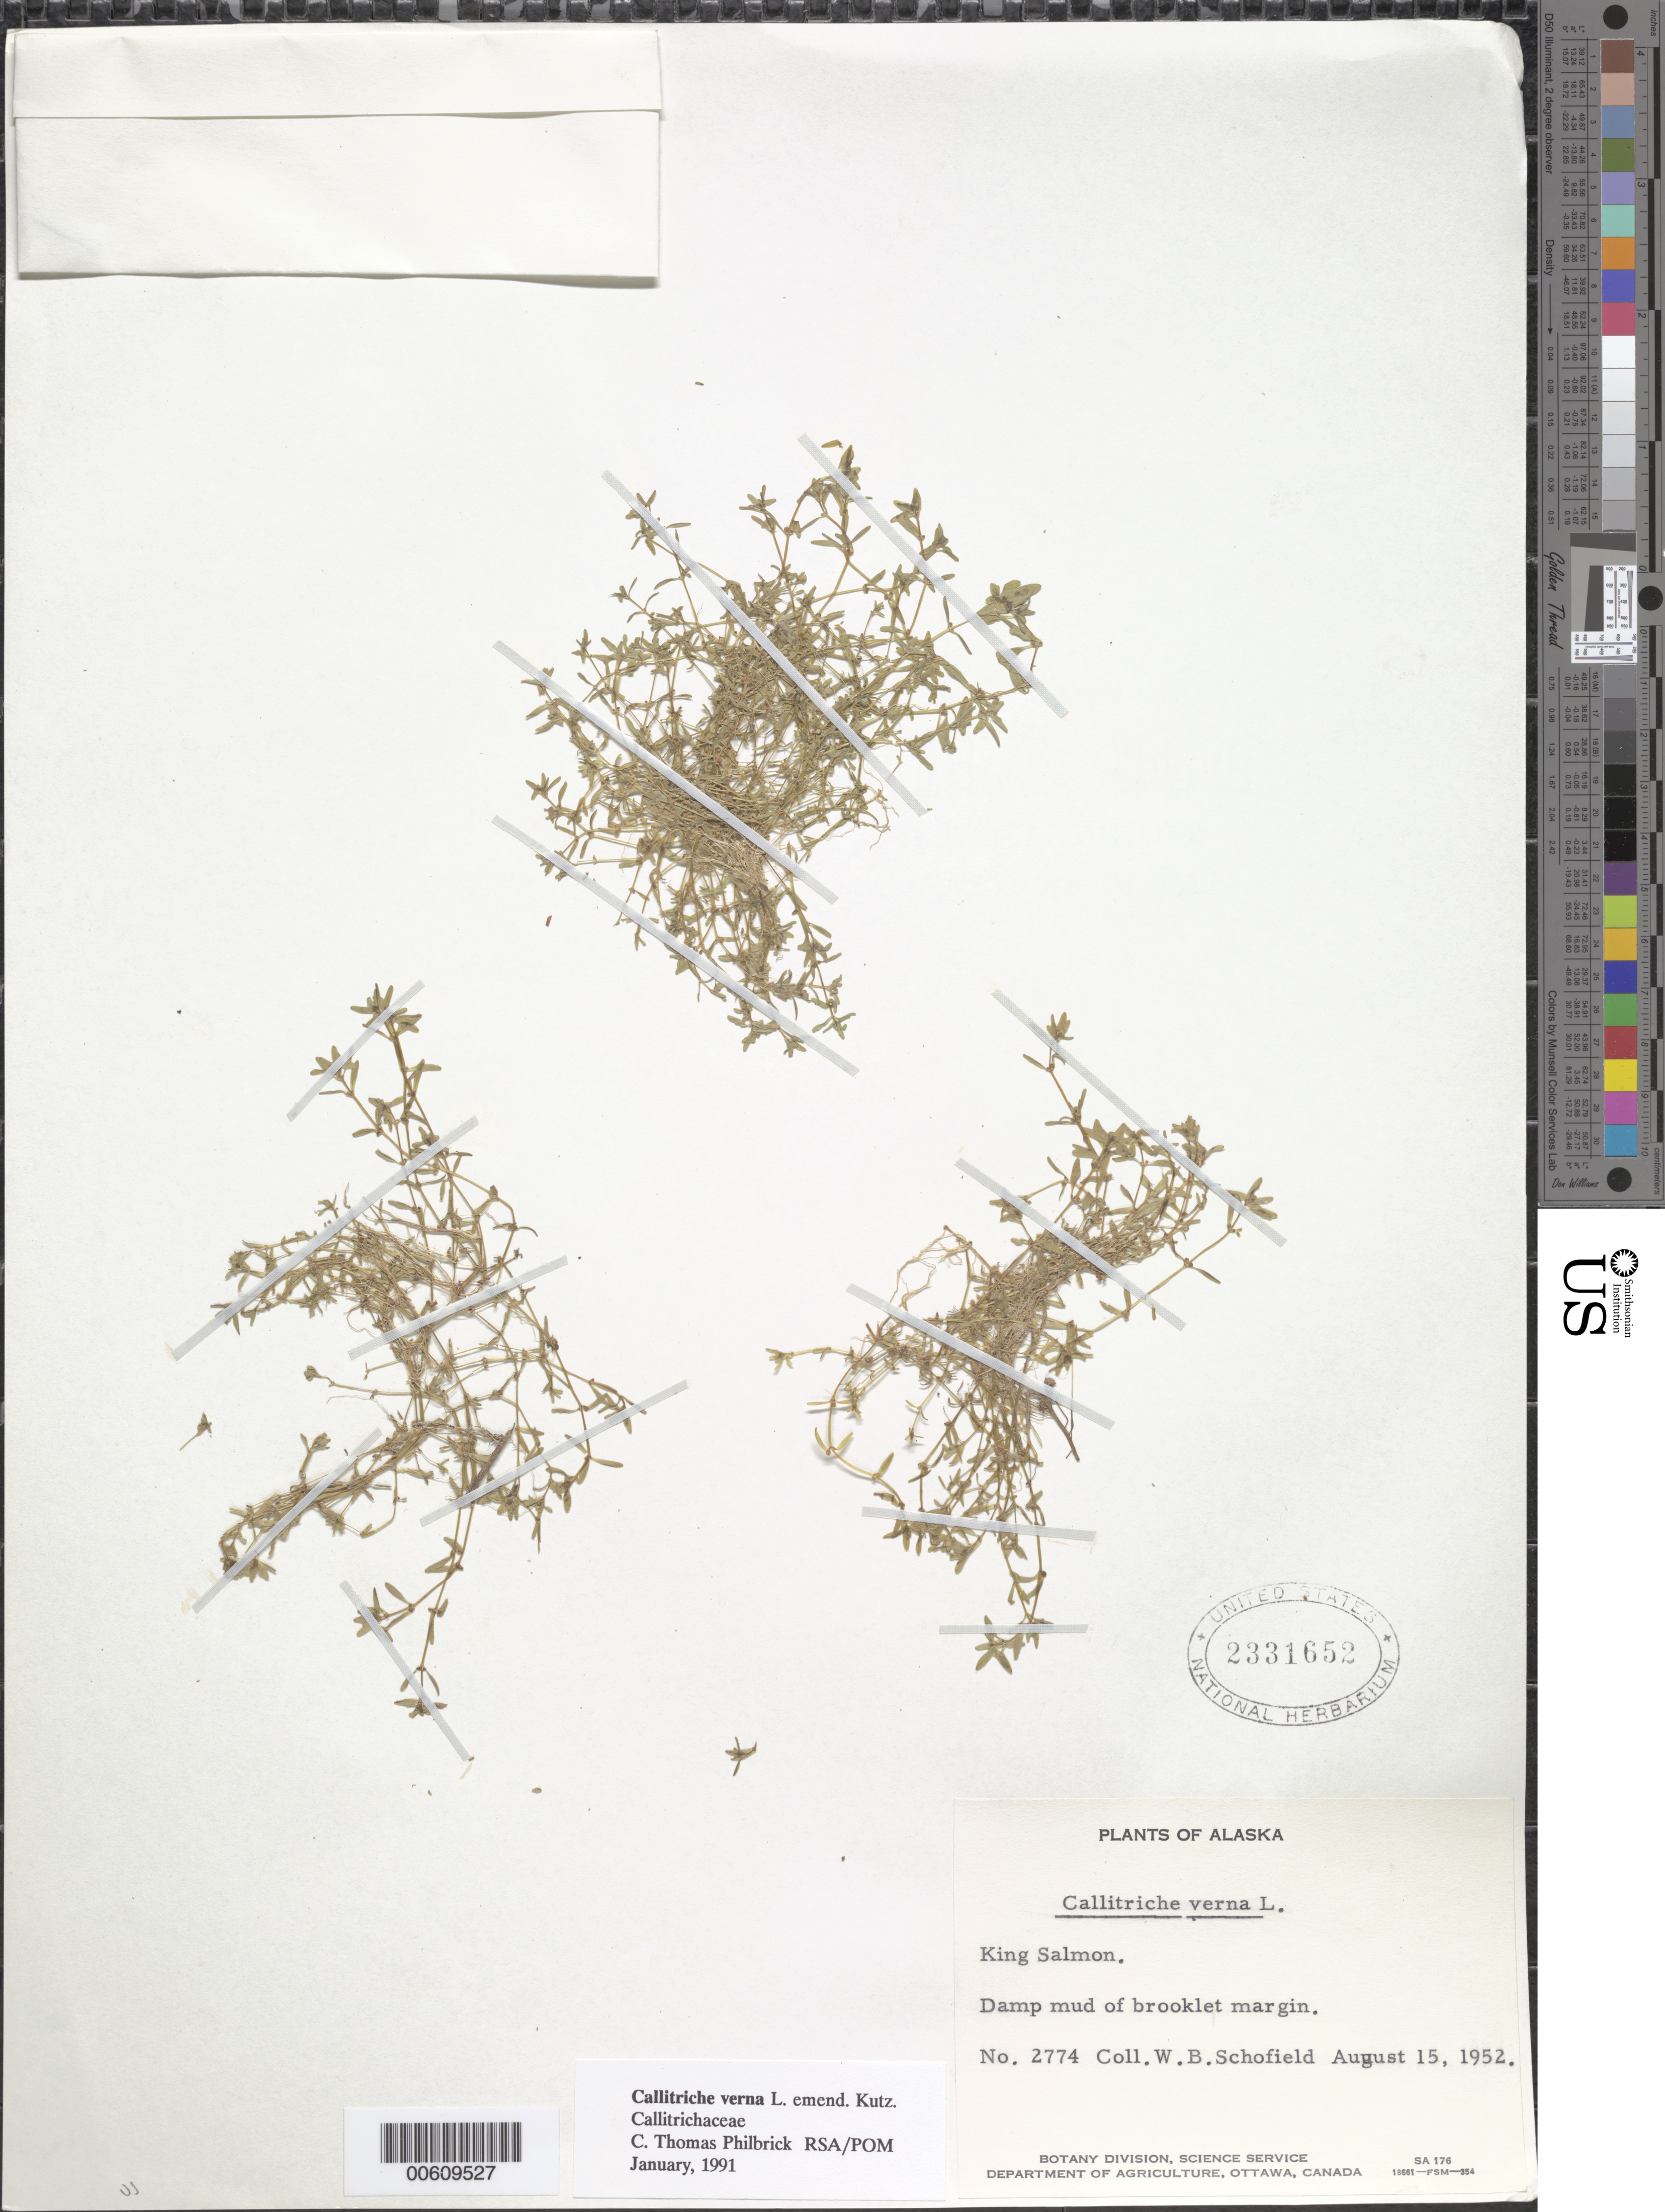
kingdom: Plantae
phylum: Tracheophyta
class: Magnoliopsida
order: Lamiales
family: Plantaginaceae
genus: Callitriche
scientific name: Callitriche verna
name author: L.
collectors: W. Schofield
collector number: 2774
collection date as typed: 15 Aug 1952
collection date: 1952-08-15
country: United States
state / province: Alaska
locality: King Salmon Creek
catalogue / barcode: US 2331652